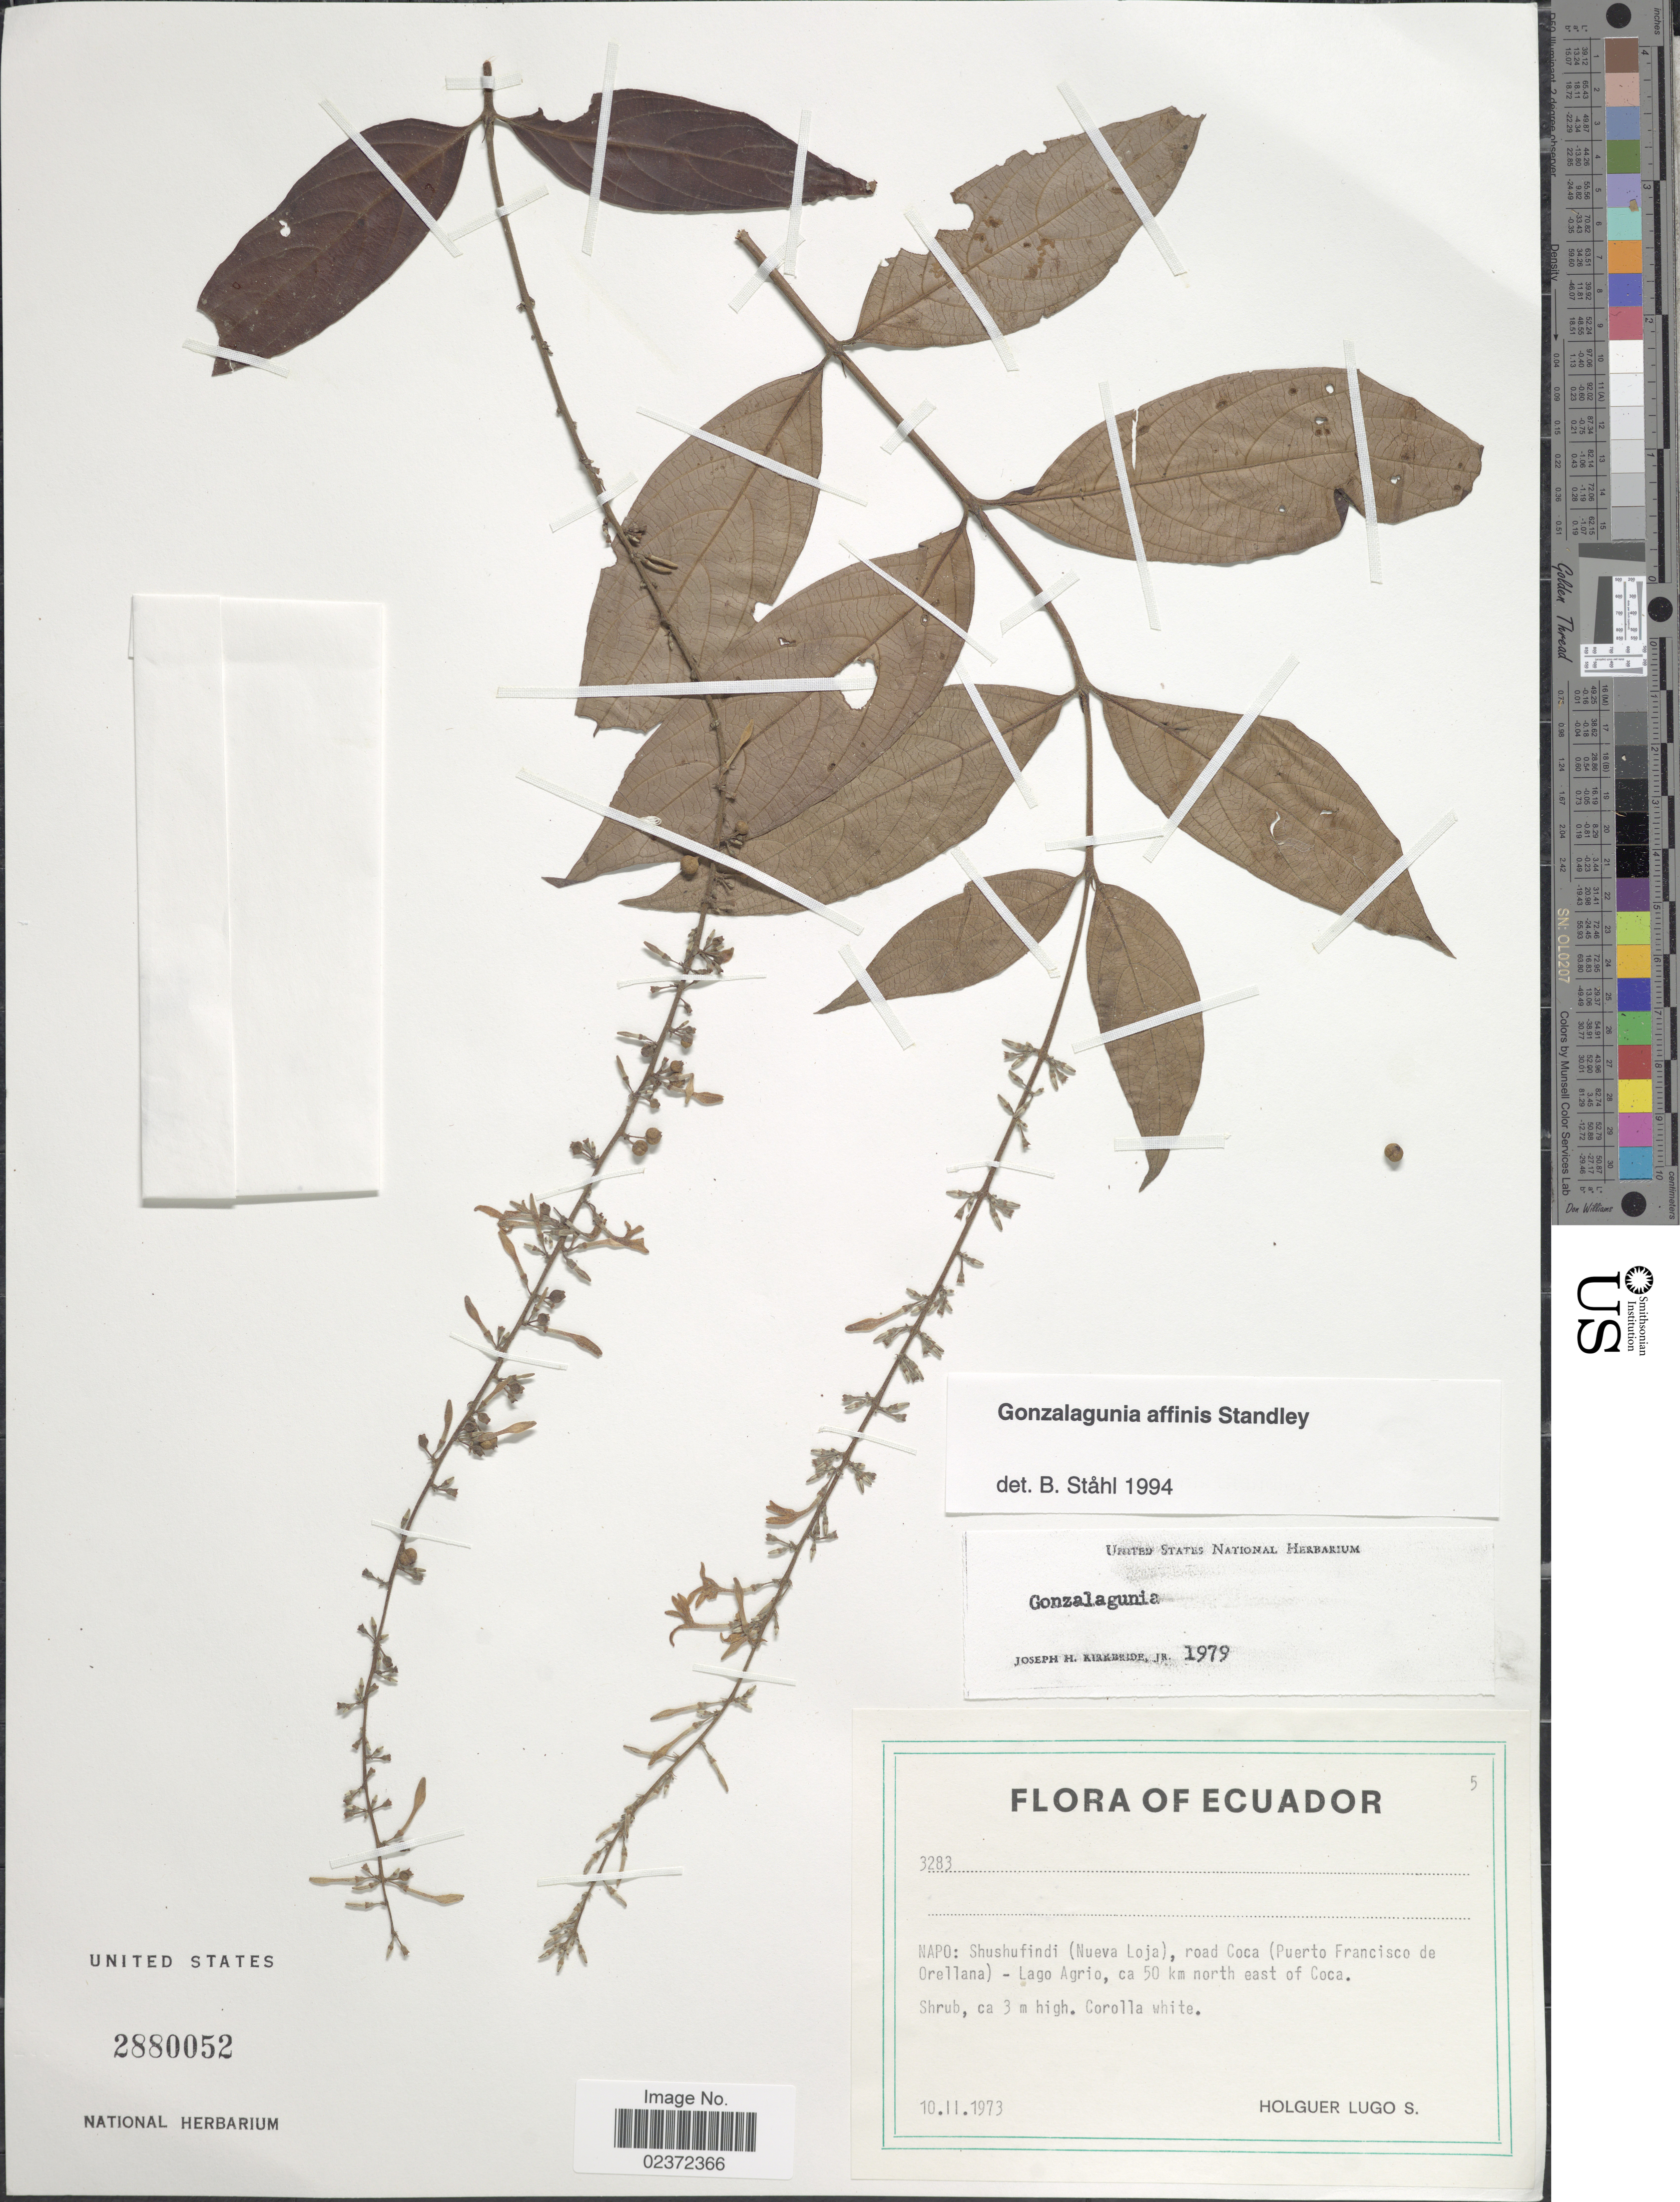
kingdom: Plantae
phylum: Tracheophyta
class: Magnoliopsida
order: Gentianales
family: Rubiaceae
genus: Gonzalagunia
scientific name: Gonzalagunia affinis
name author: Standl. ex Steyerm.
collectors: H. Lugo S.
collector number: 3283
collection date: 1973-02-10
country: Ecuador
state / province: Napo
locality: Shushufindi (Nueva LOja), road Coca (Puerto Francisco de Orellana) - Lago Agrio, ca. 50 km north east of Coca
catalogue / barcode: US 2880052